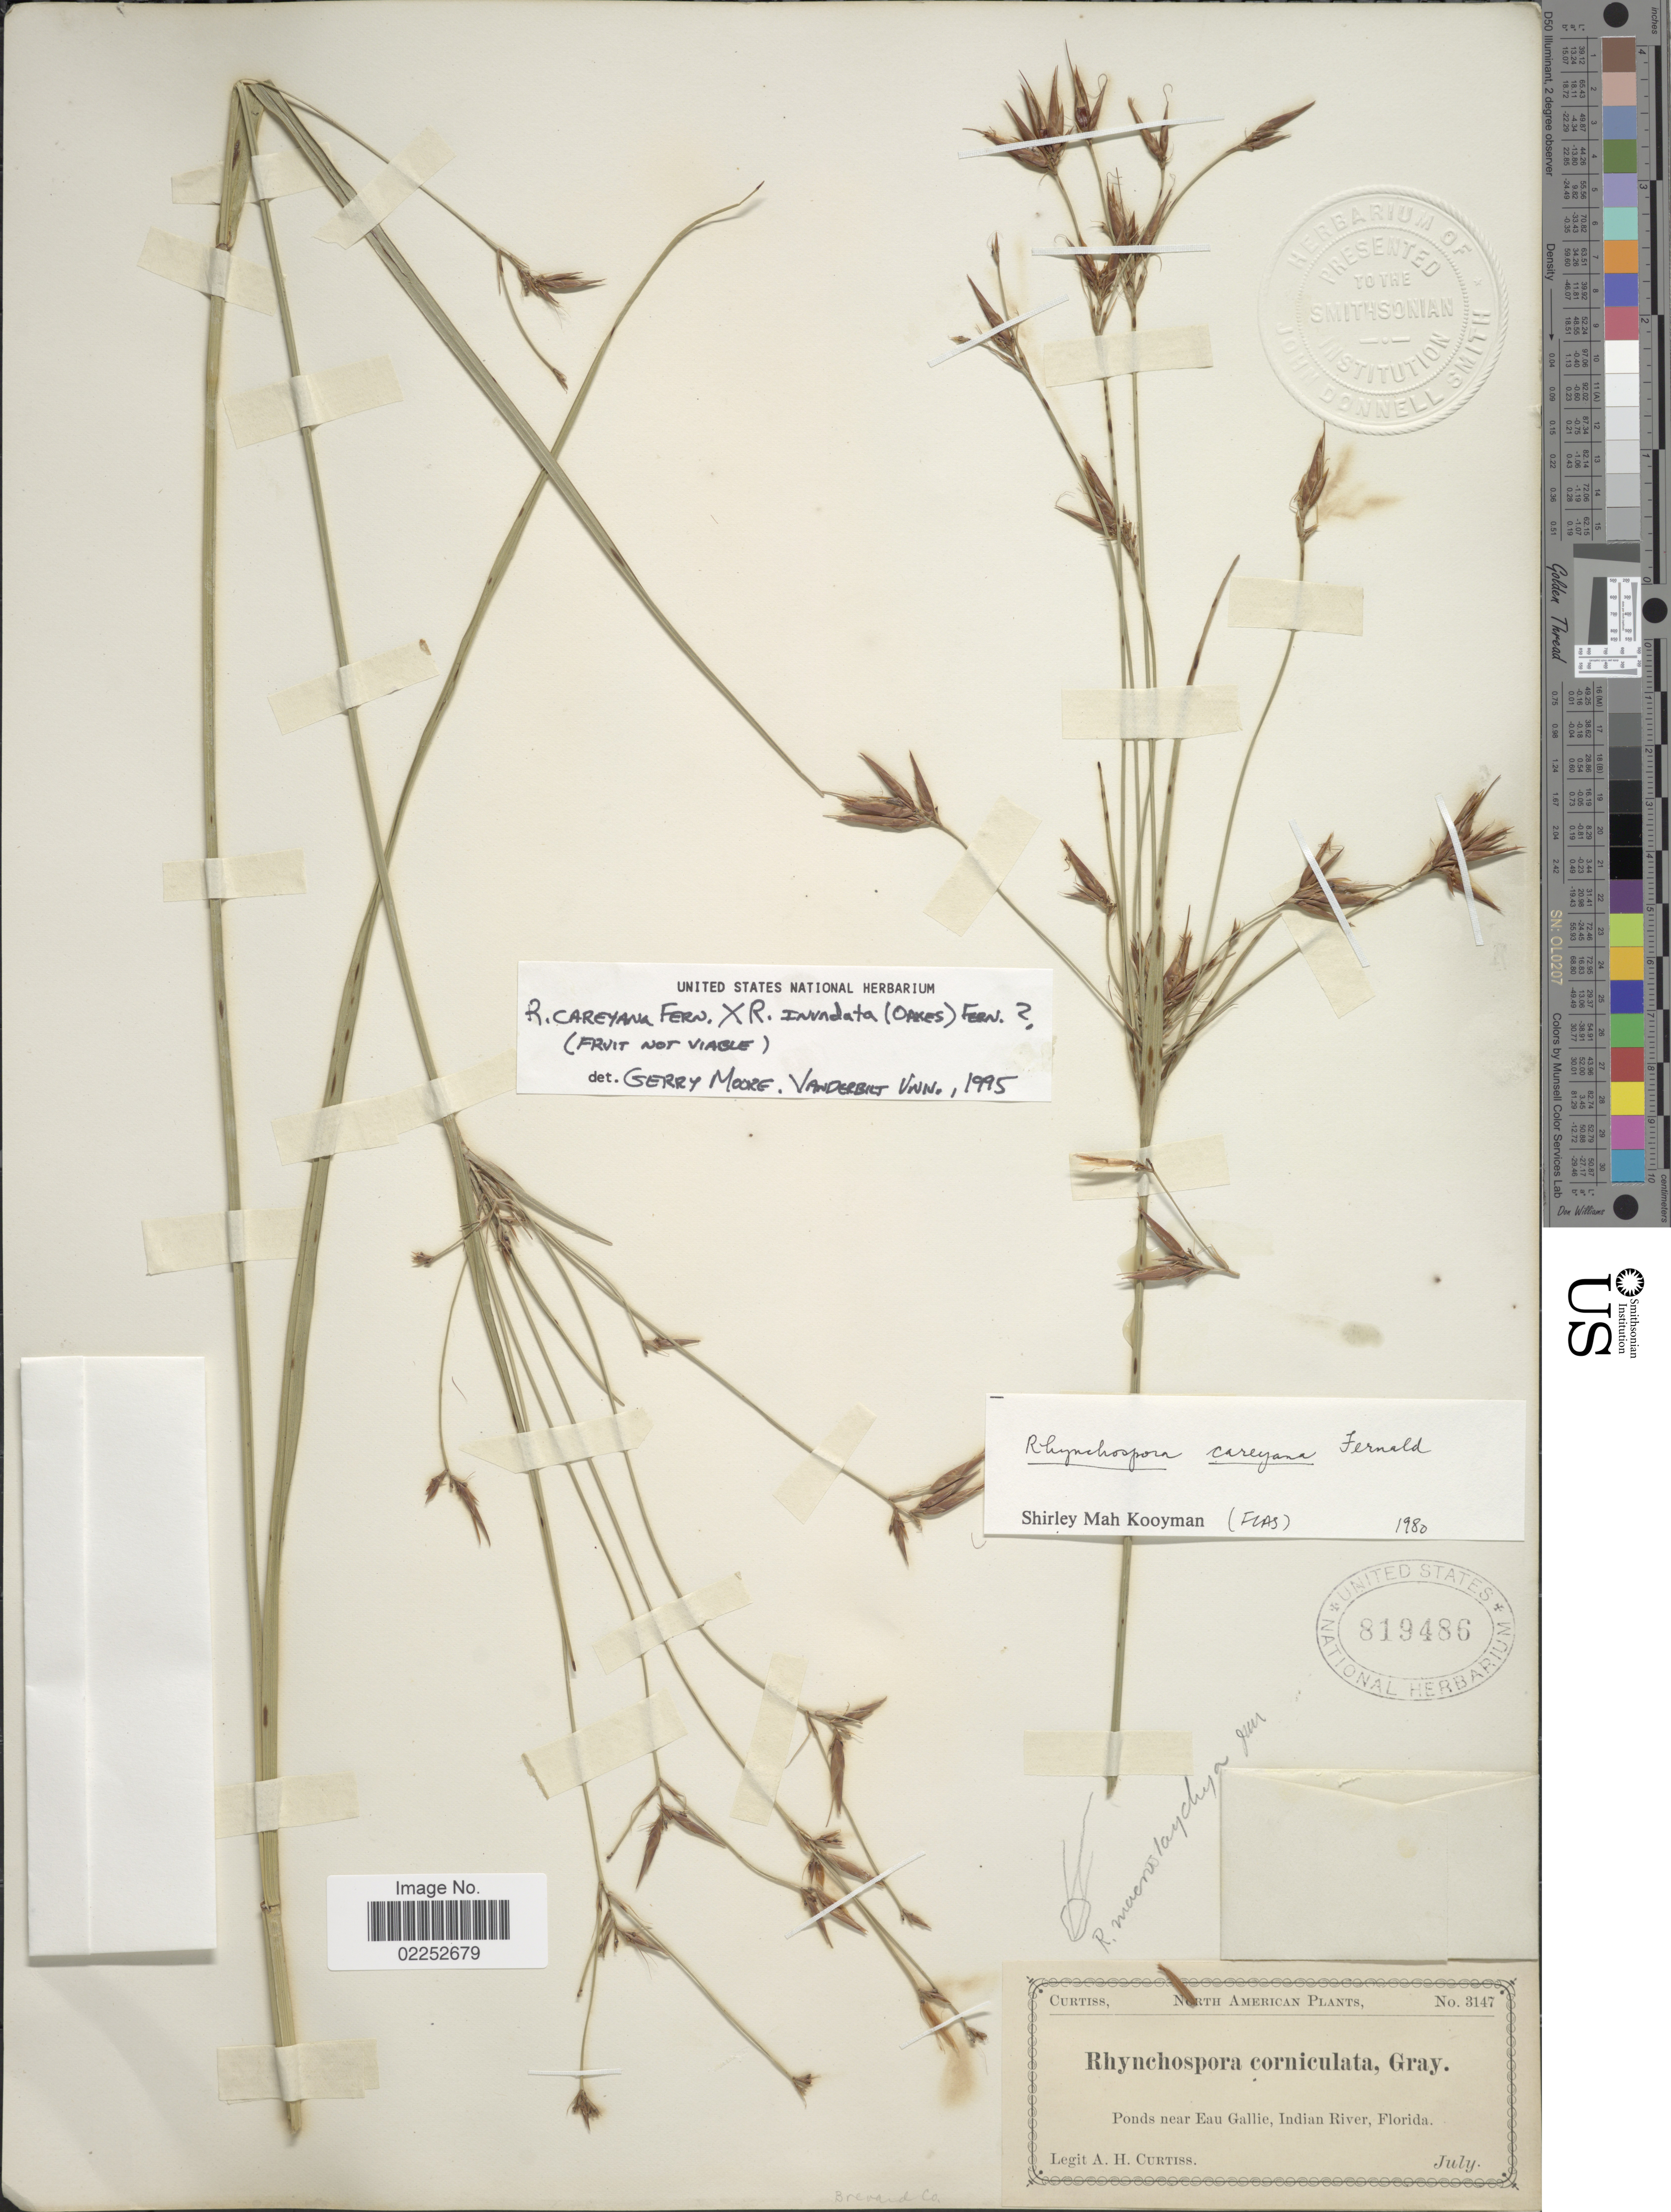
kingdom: Plantae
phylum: Tracheophyta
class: Liliopsida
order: Poales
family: Cyperaceae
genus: Rhynchospora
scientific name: Rhynchospora careyana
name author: Fernald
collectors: A. H. Curtiss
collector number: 3147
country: United States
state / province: Florida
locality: Ponds near Eau Gallie, Indian River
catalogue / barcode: US 819486